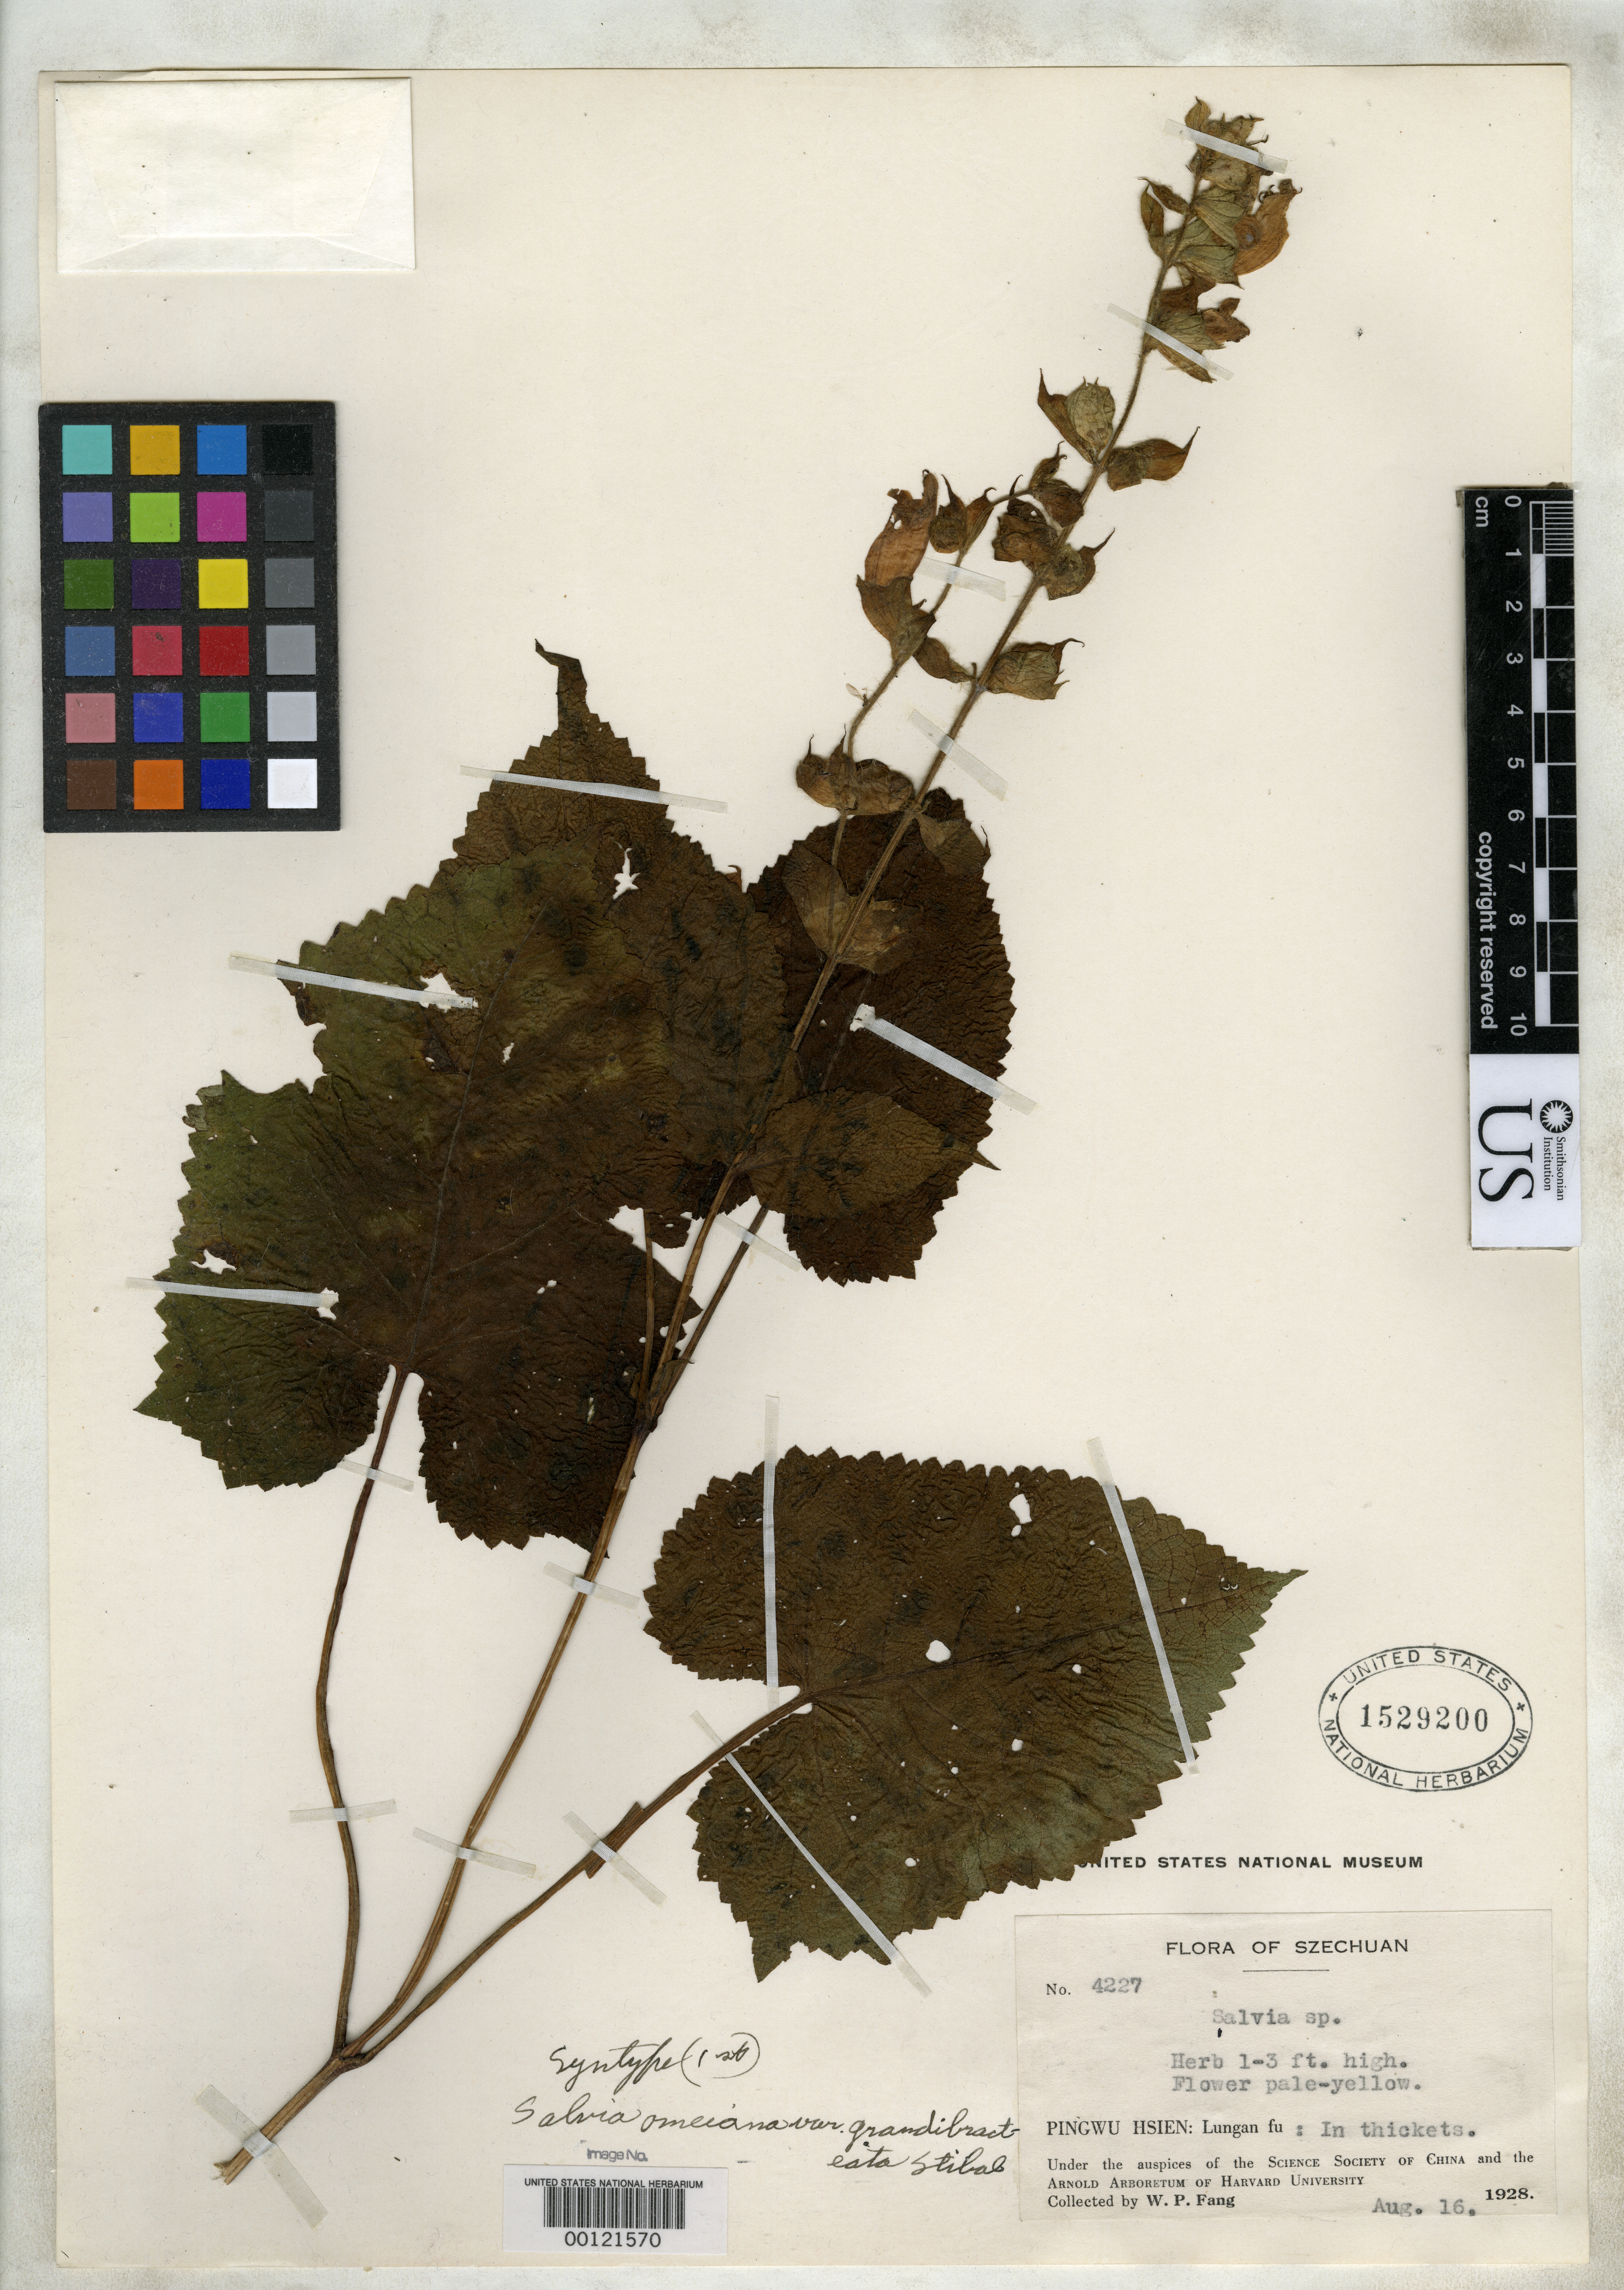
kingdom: Plantae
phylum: Tracheophyta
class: Magnoliopsida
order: Lamiales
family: Lamiaceae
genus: Salvia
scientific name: Salvia omeiana var. grandibracteata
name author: Stibal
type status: Syntype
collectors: W. P. Fang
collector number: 4227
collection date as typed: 16 Aug 1928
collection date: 1928-08-16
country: China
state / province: Sichuan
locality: Pingwu Hsien.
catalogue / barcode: US 1529200